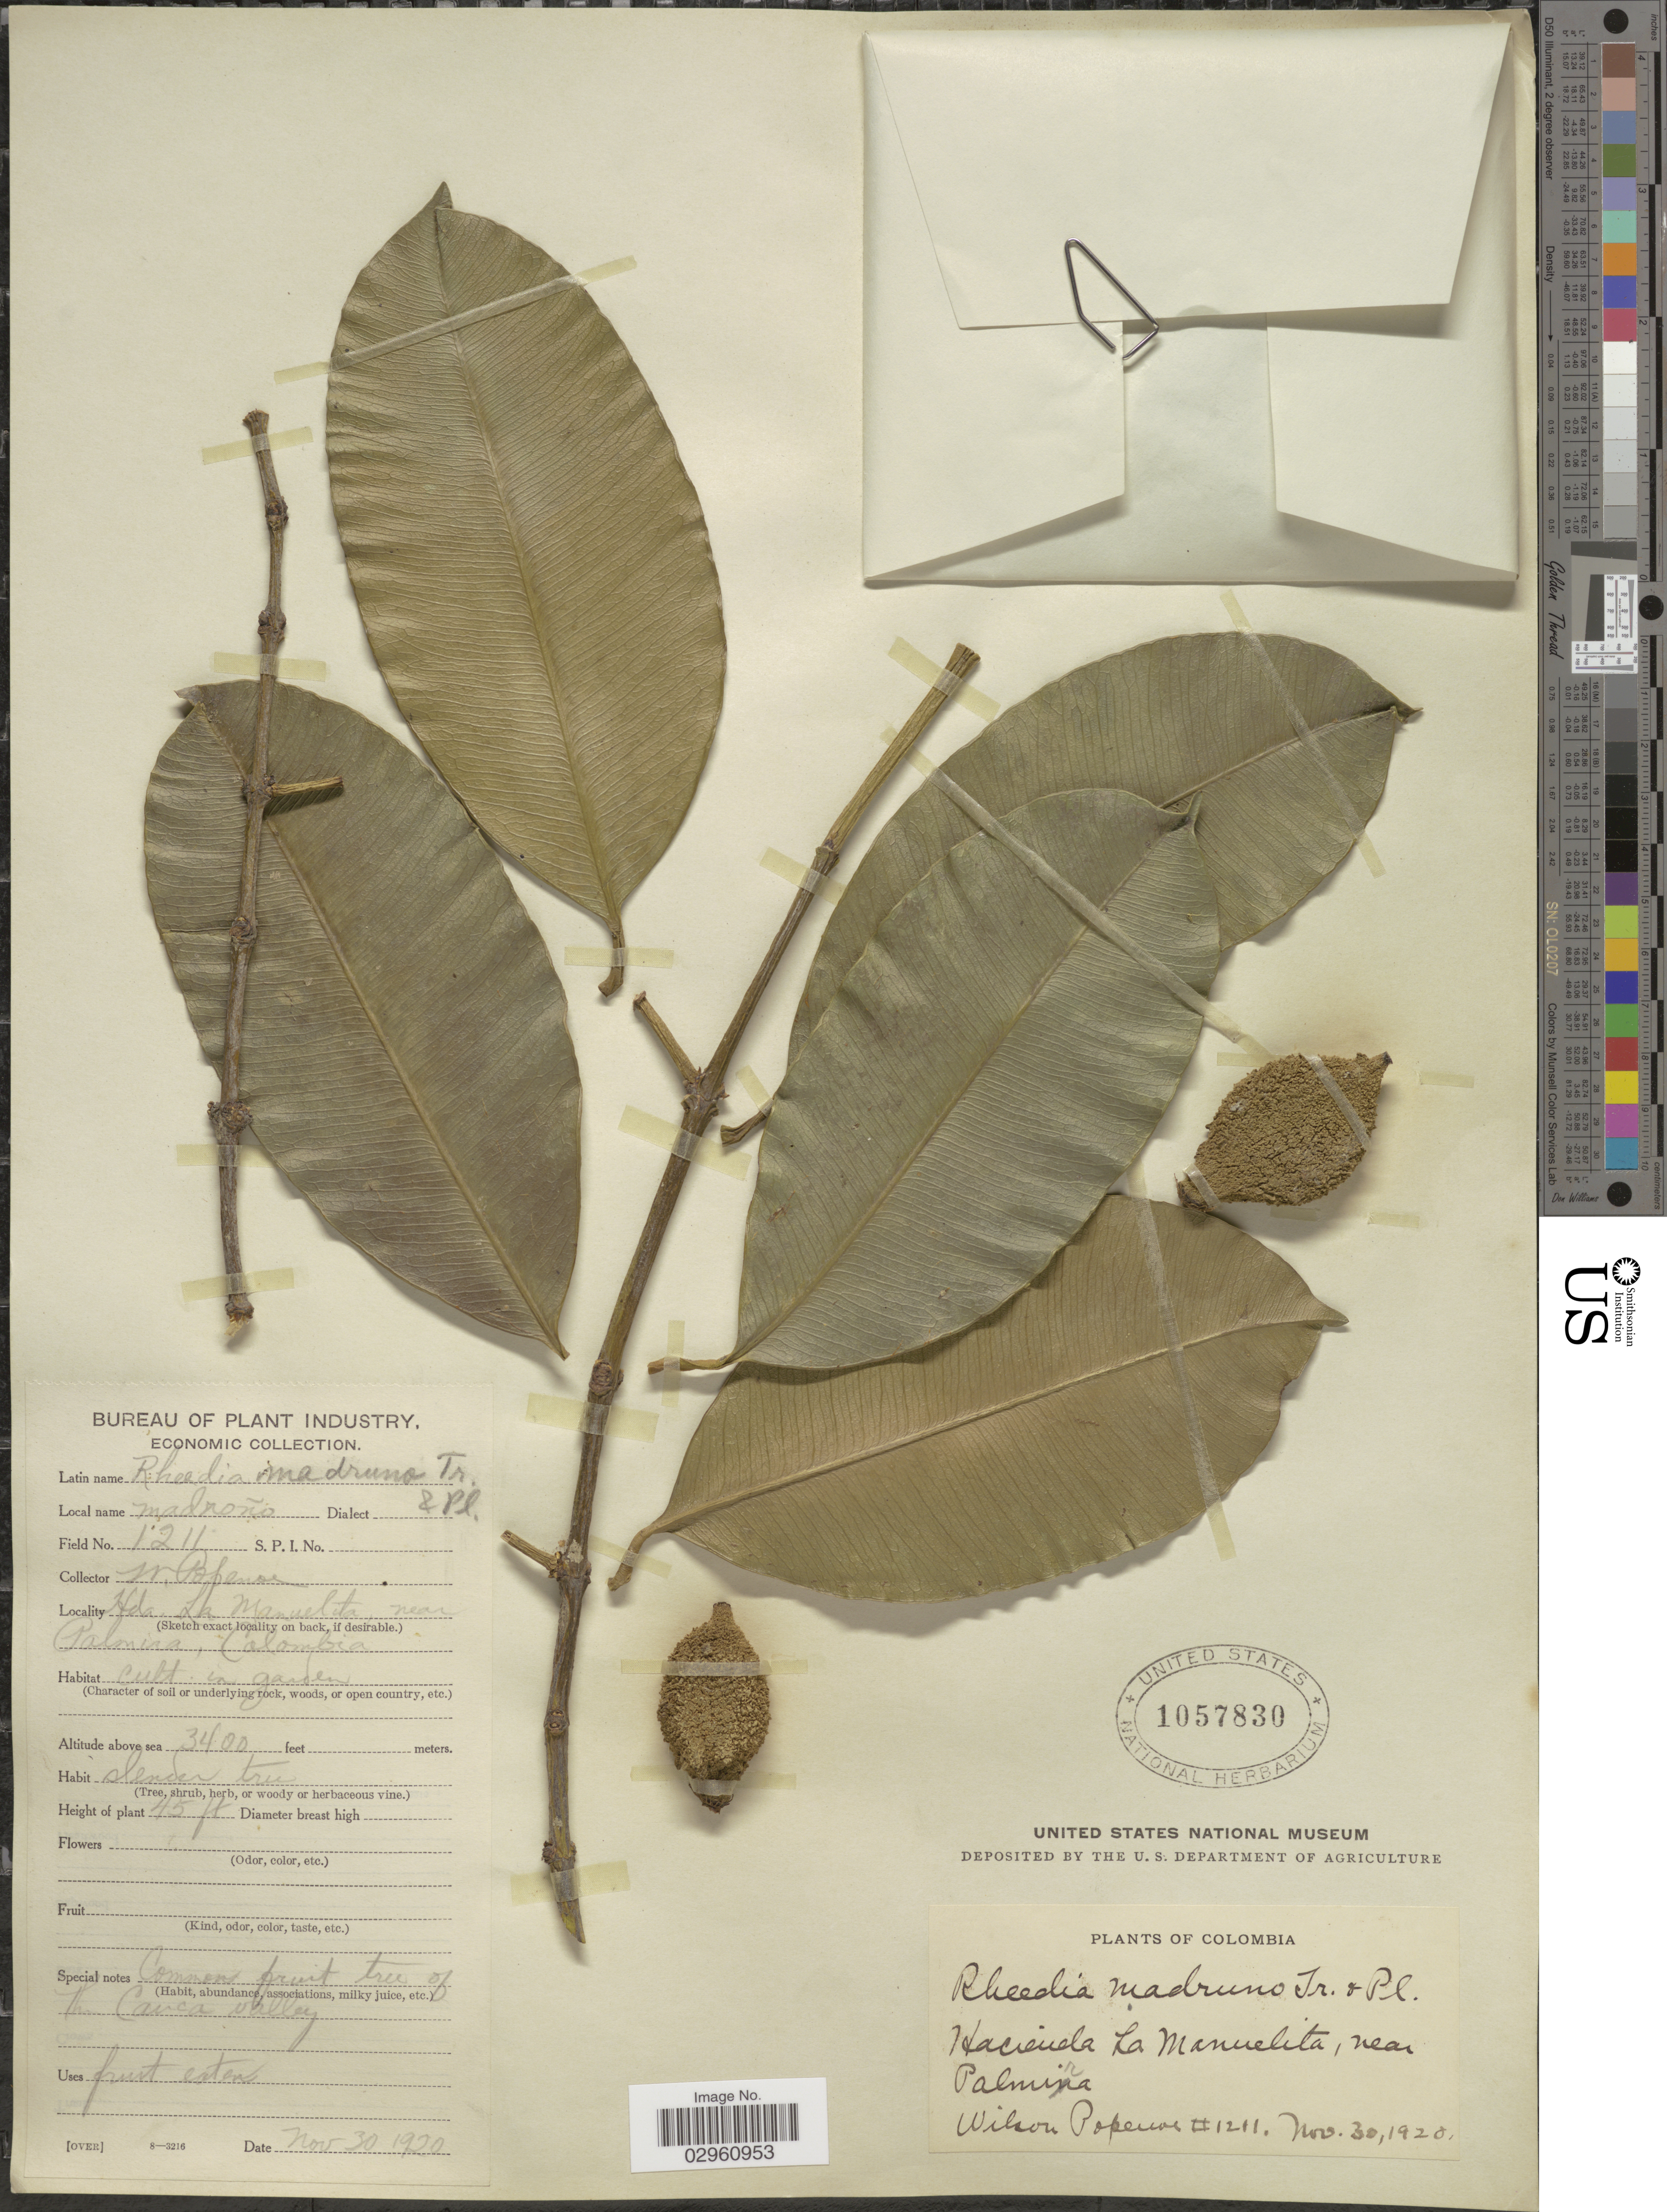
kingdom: Plantae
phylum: Tracheophyta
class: Magnoliopsida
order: Malpighiales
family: Clusiaceae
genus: Garcinia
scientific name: Garcinia madruno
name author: (Kunth) Hammel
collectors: F. Popenoe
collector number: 1211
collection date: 1920-11-30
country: Colombia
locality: Hda. La Manuelita, near Palmira.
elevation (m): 1036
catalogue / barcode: US 1057830